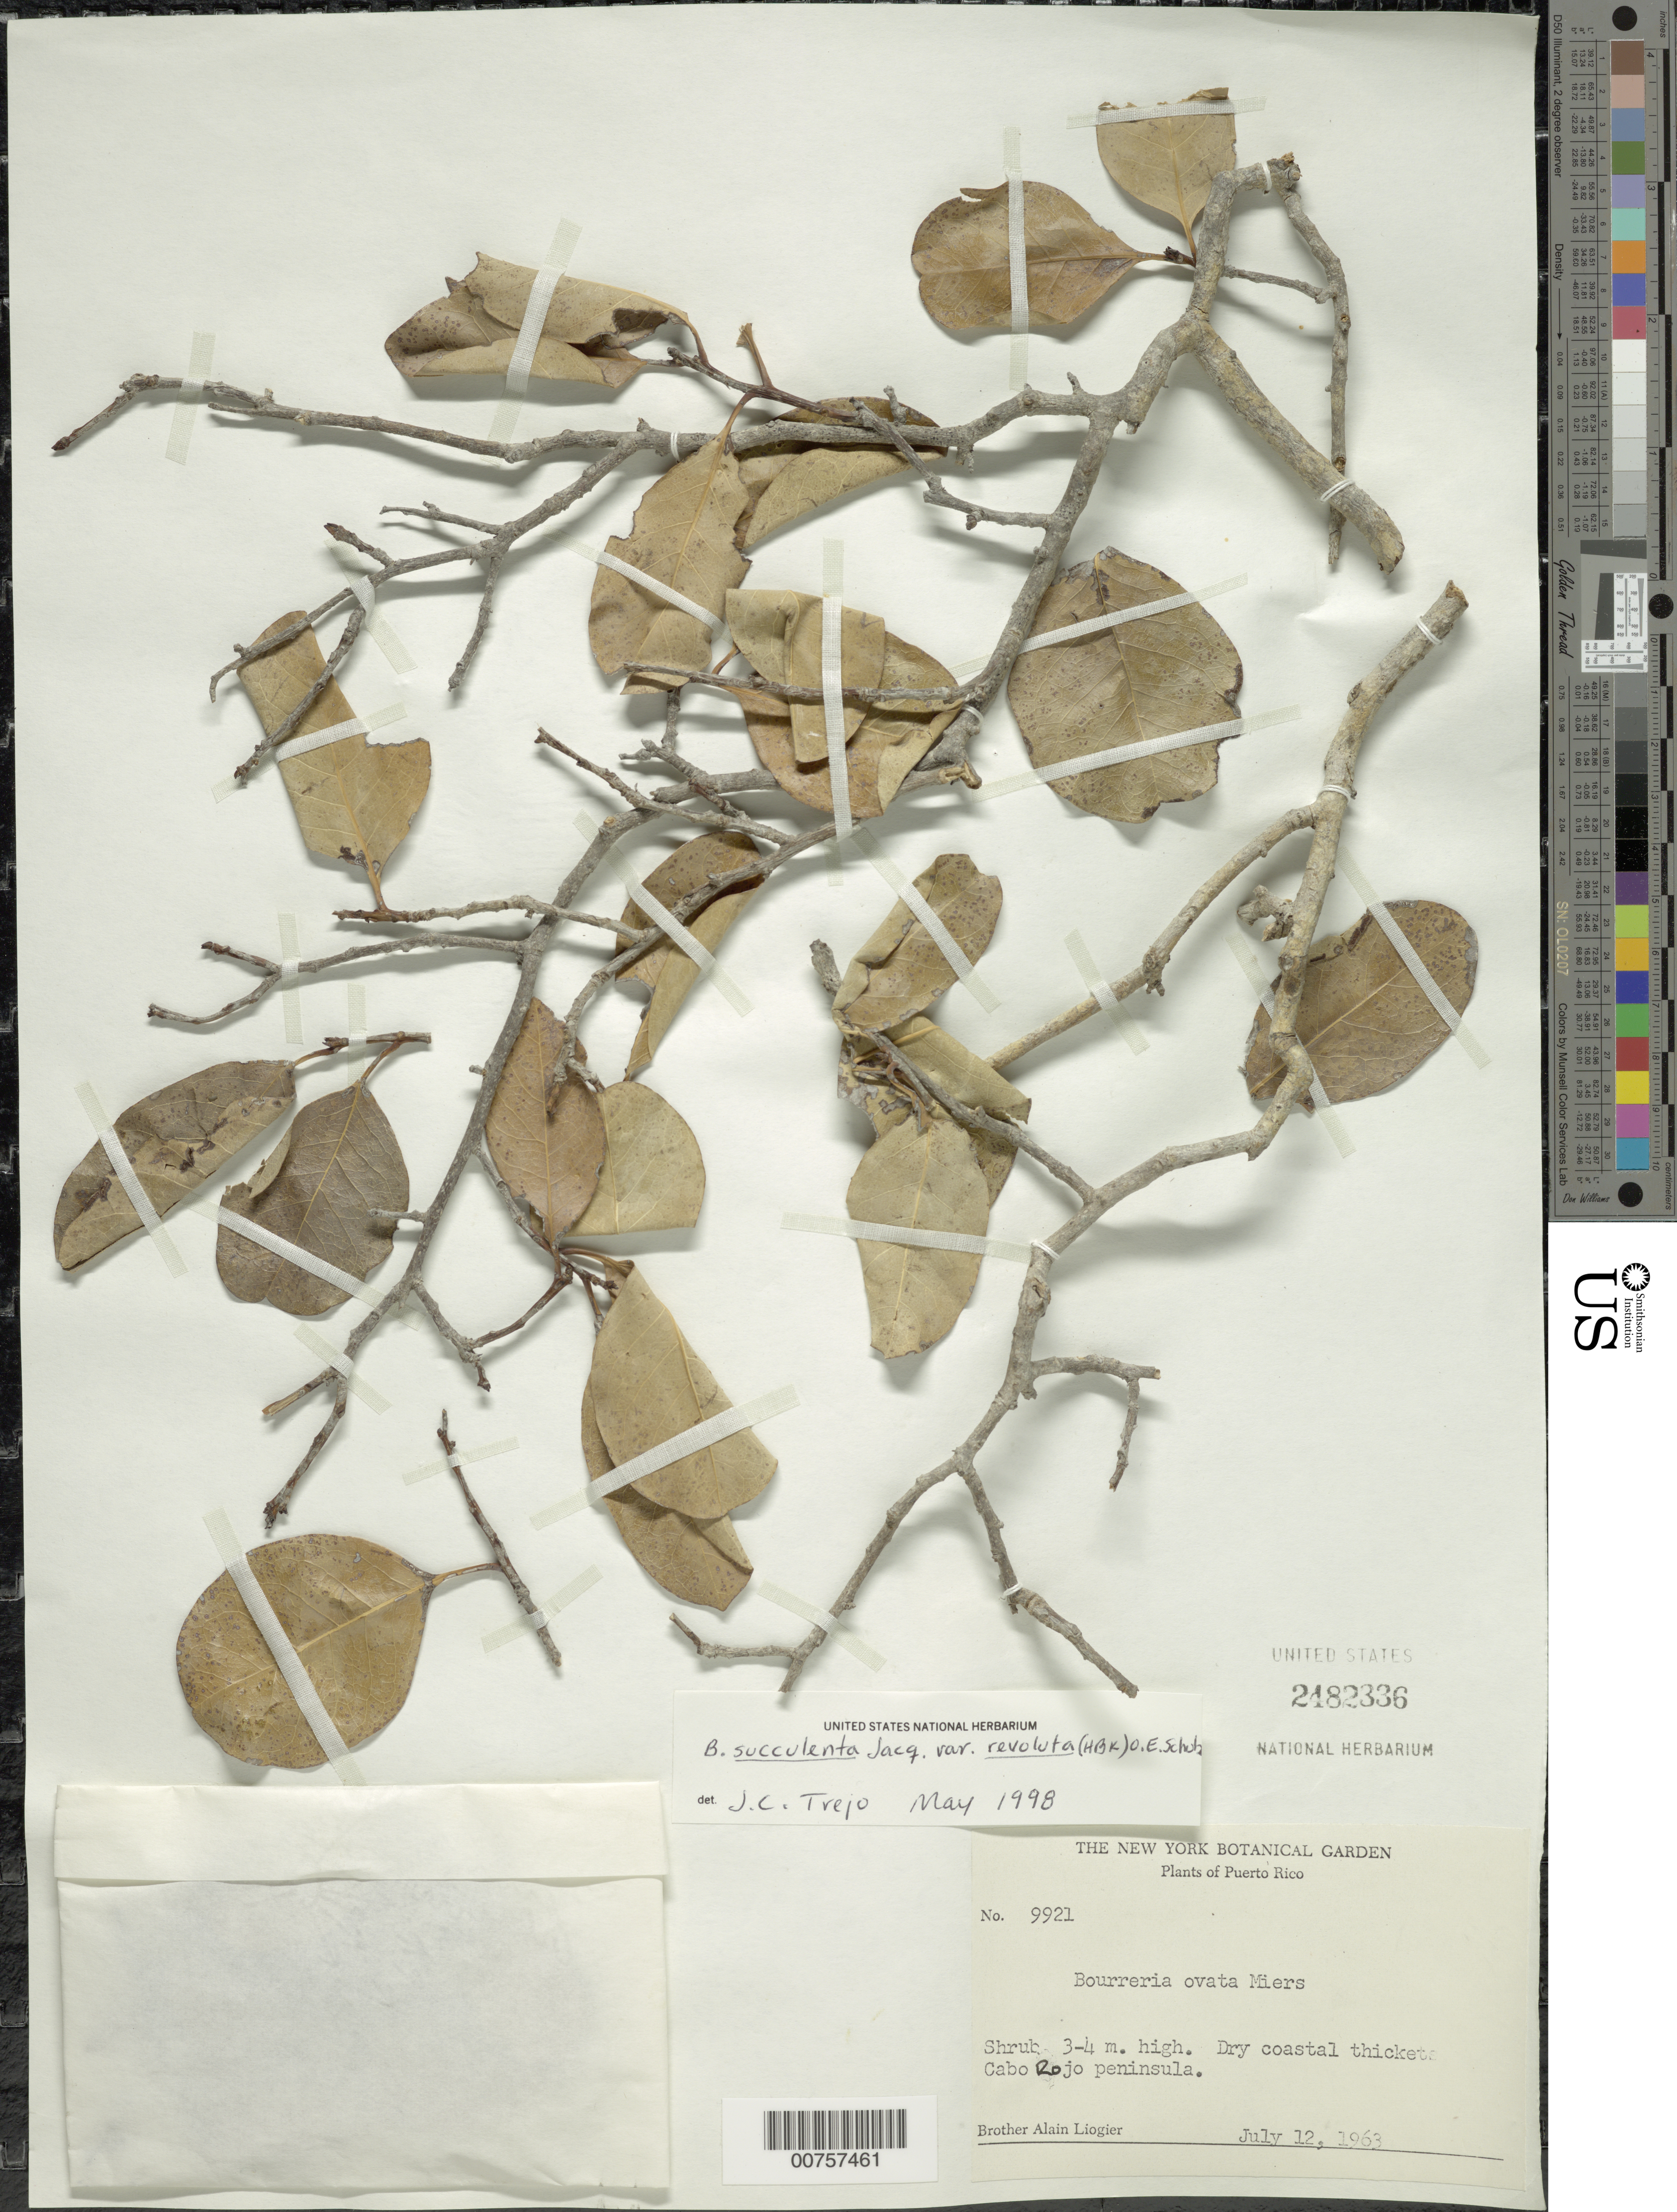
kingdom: Plantae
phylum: Tracheophyta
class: Magnoliopsida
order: Boraginales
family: Ehretiaceae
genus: Bourreria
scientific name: Bourreria succulenta var. revoluta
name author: (Kunth) O.E. Schulz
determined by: Trejo-Torres, J. C.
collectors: A. H. Liogier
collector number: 9921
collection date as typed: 12 Jul 1963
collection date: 1963-07-12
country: Puerto Rico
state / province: Cabo Rojo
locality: Cabo Rojo Peninsula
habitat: Dry coastal thickets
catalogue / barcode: US 2482336